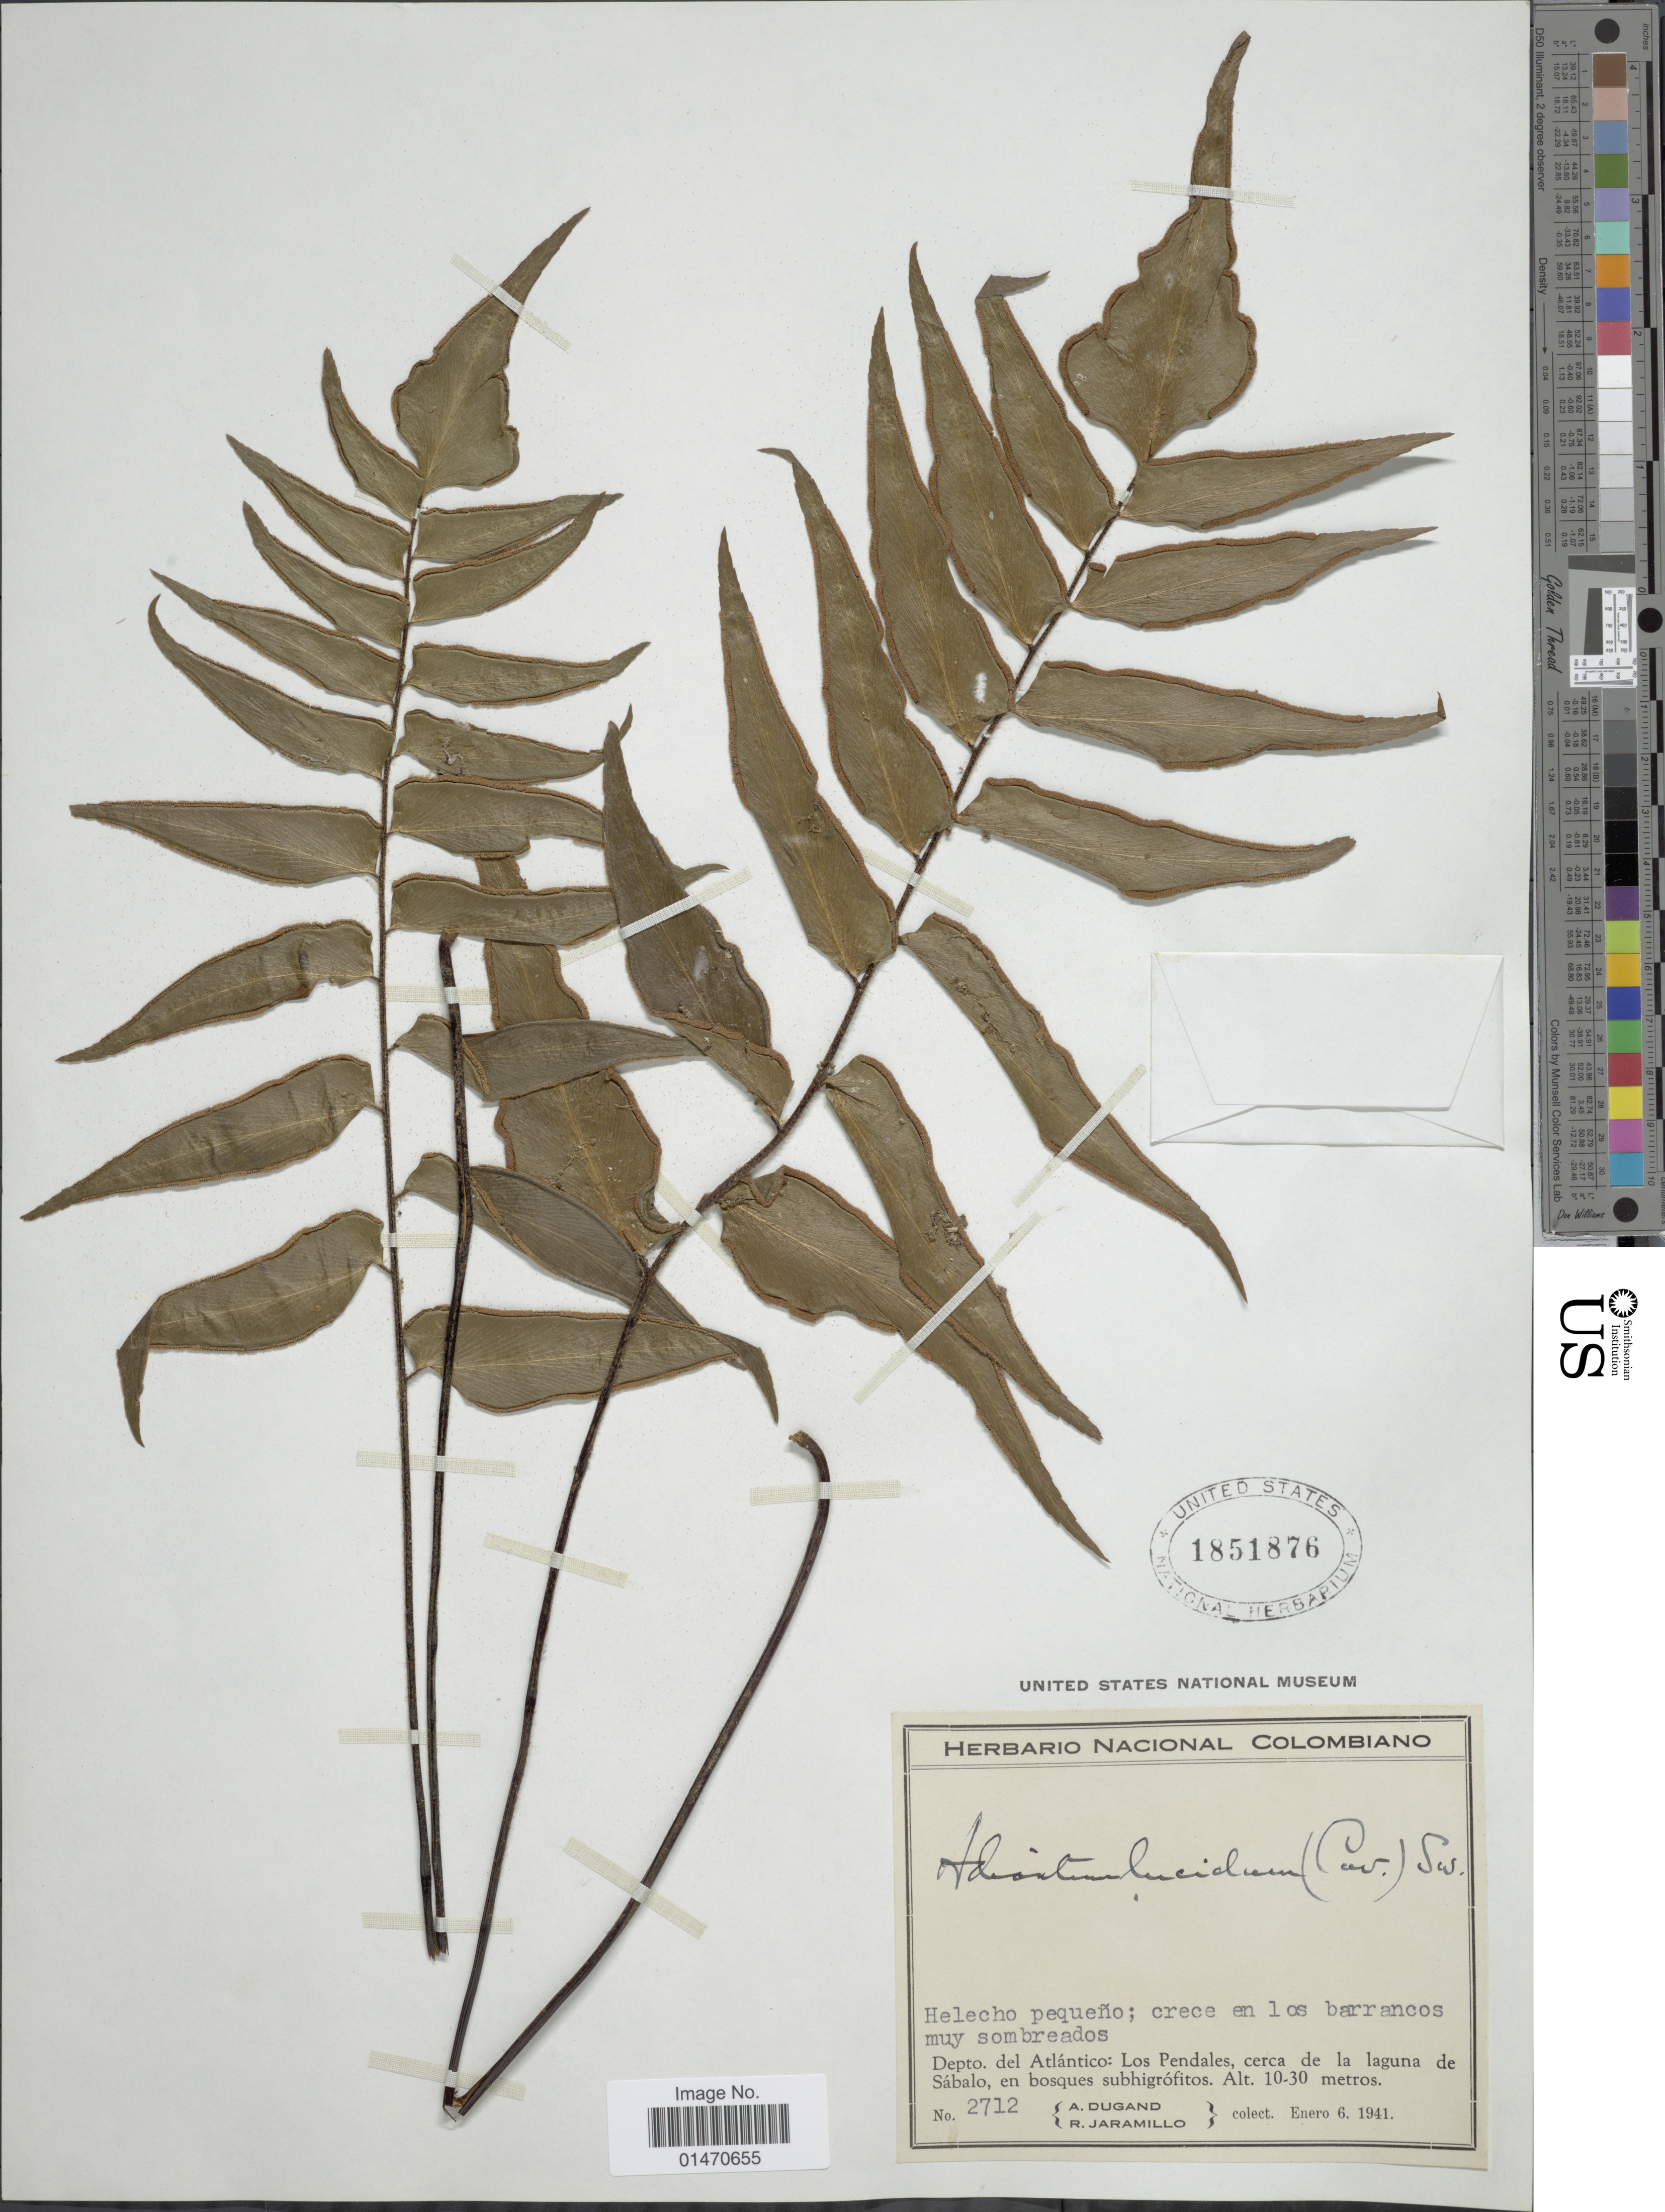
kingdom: Plantae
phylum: Tracheophyta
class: Polypodiopsida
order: Polypodiales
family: Pteridaceae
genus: Adiantum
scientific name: Adiantum lucidum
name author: (Cav.) Sw.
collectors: A. Dugand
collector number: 2712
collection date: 1941-01-06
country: Colombia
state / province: Atlántico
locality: Helecho pequeno, Depto. del Atlántico: Los Pendales, cerca de la laguna de Sábalo en bosques subhigrofitos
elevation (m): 10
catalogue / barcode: US 1851876